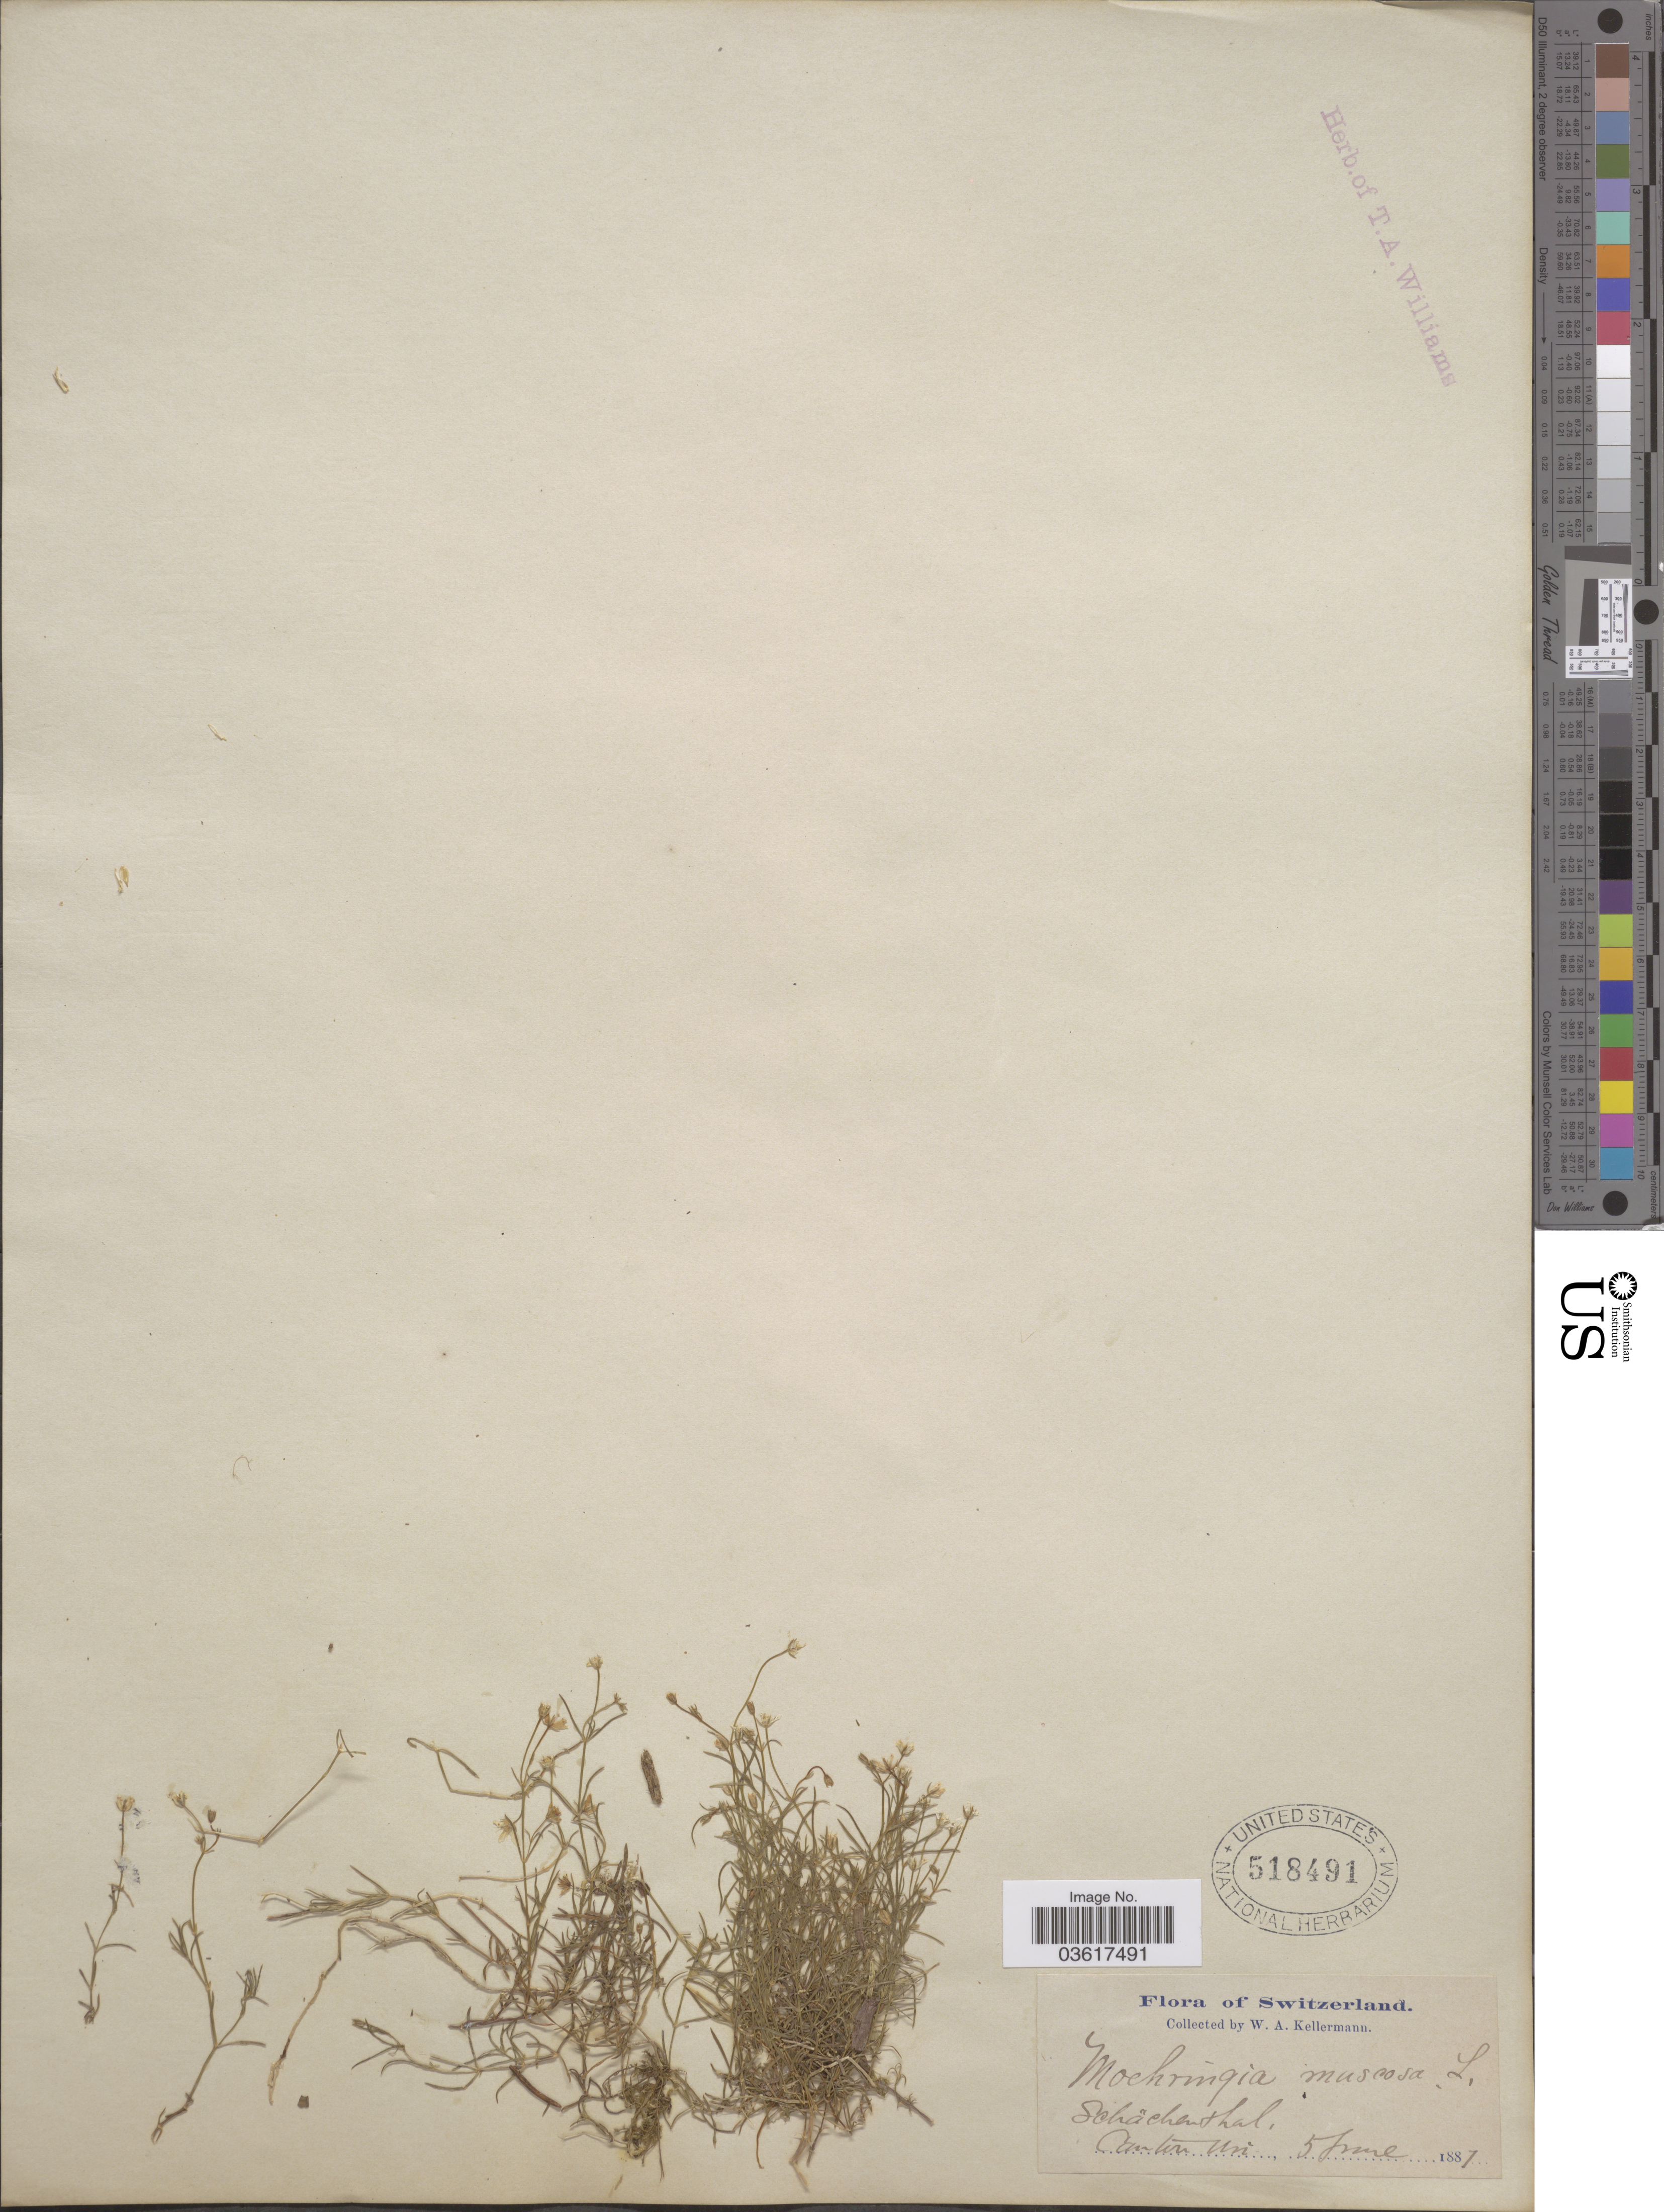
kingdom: Plantae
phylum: Tracheophyta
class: Magnoliopsida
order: Caryophyllales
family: Caryophyllaceae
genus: Moehringia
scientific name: Moehringia muscosa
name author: L.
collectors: W. A. Kellermann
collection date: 1887-06-05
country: Switzerland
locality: Schächarthal, Canton Uri.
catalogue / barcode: US 518491